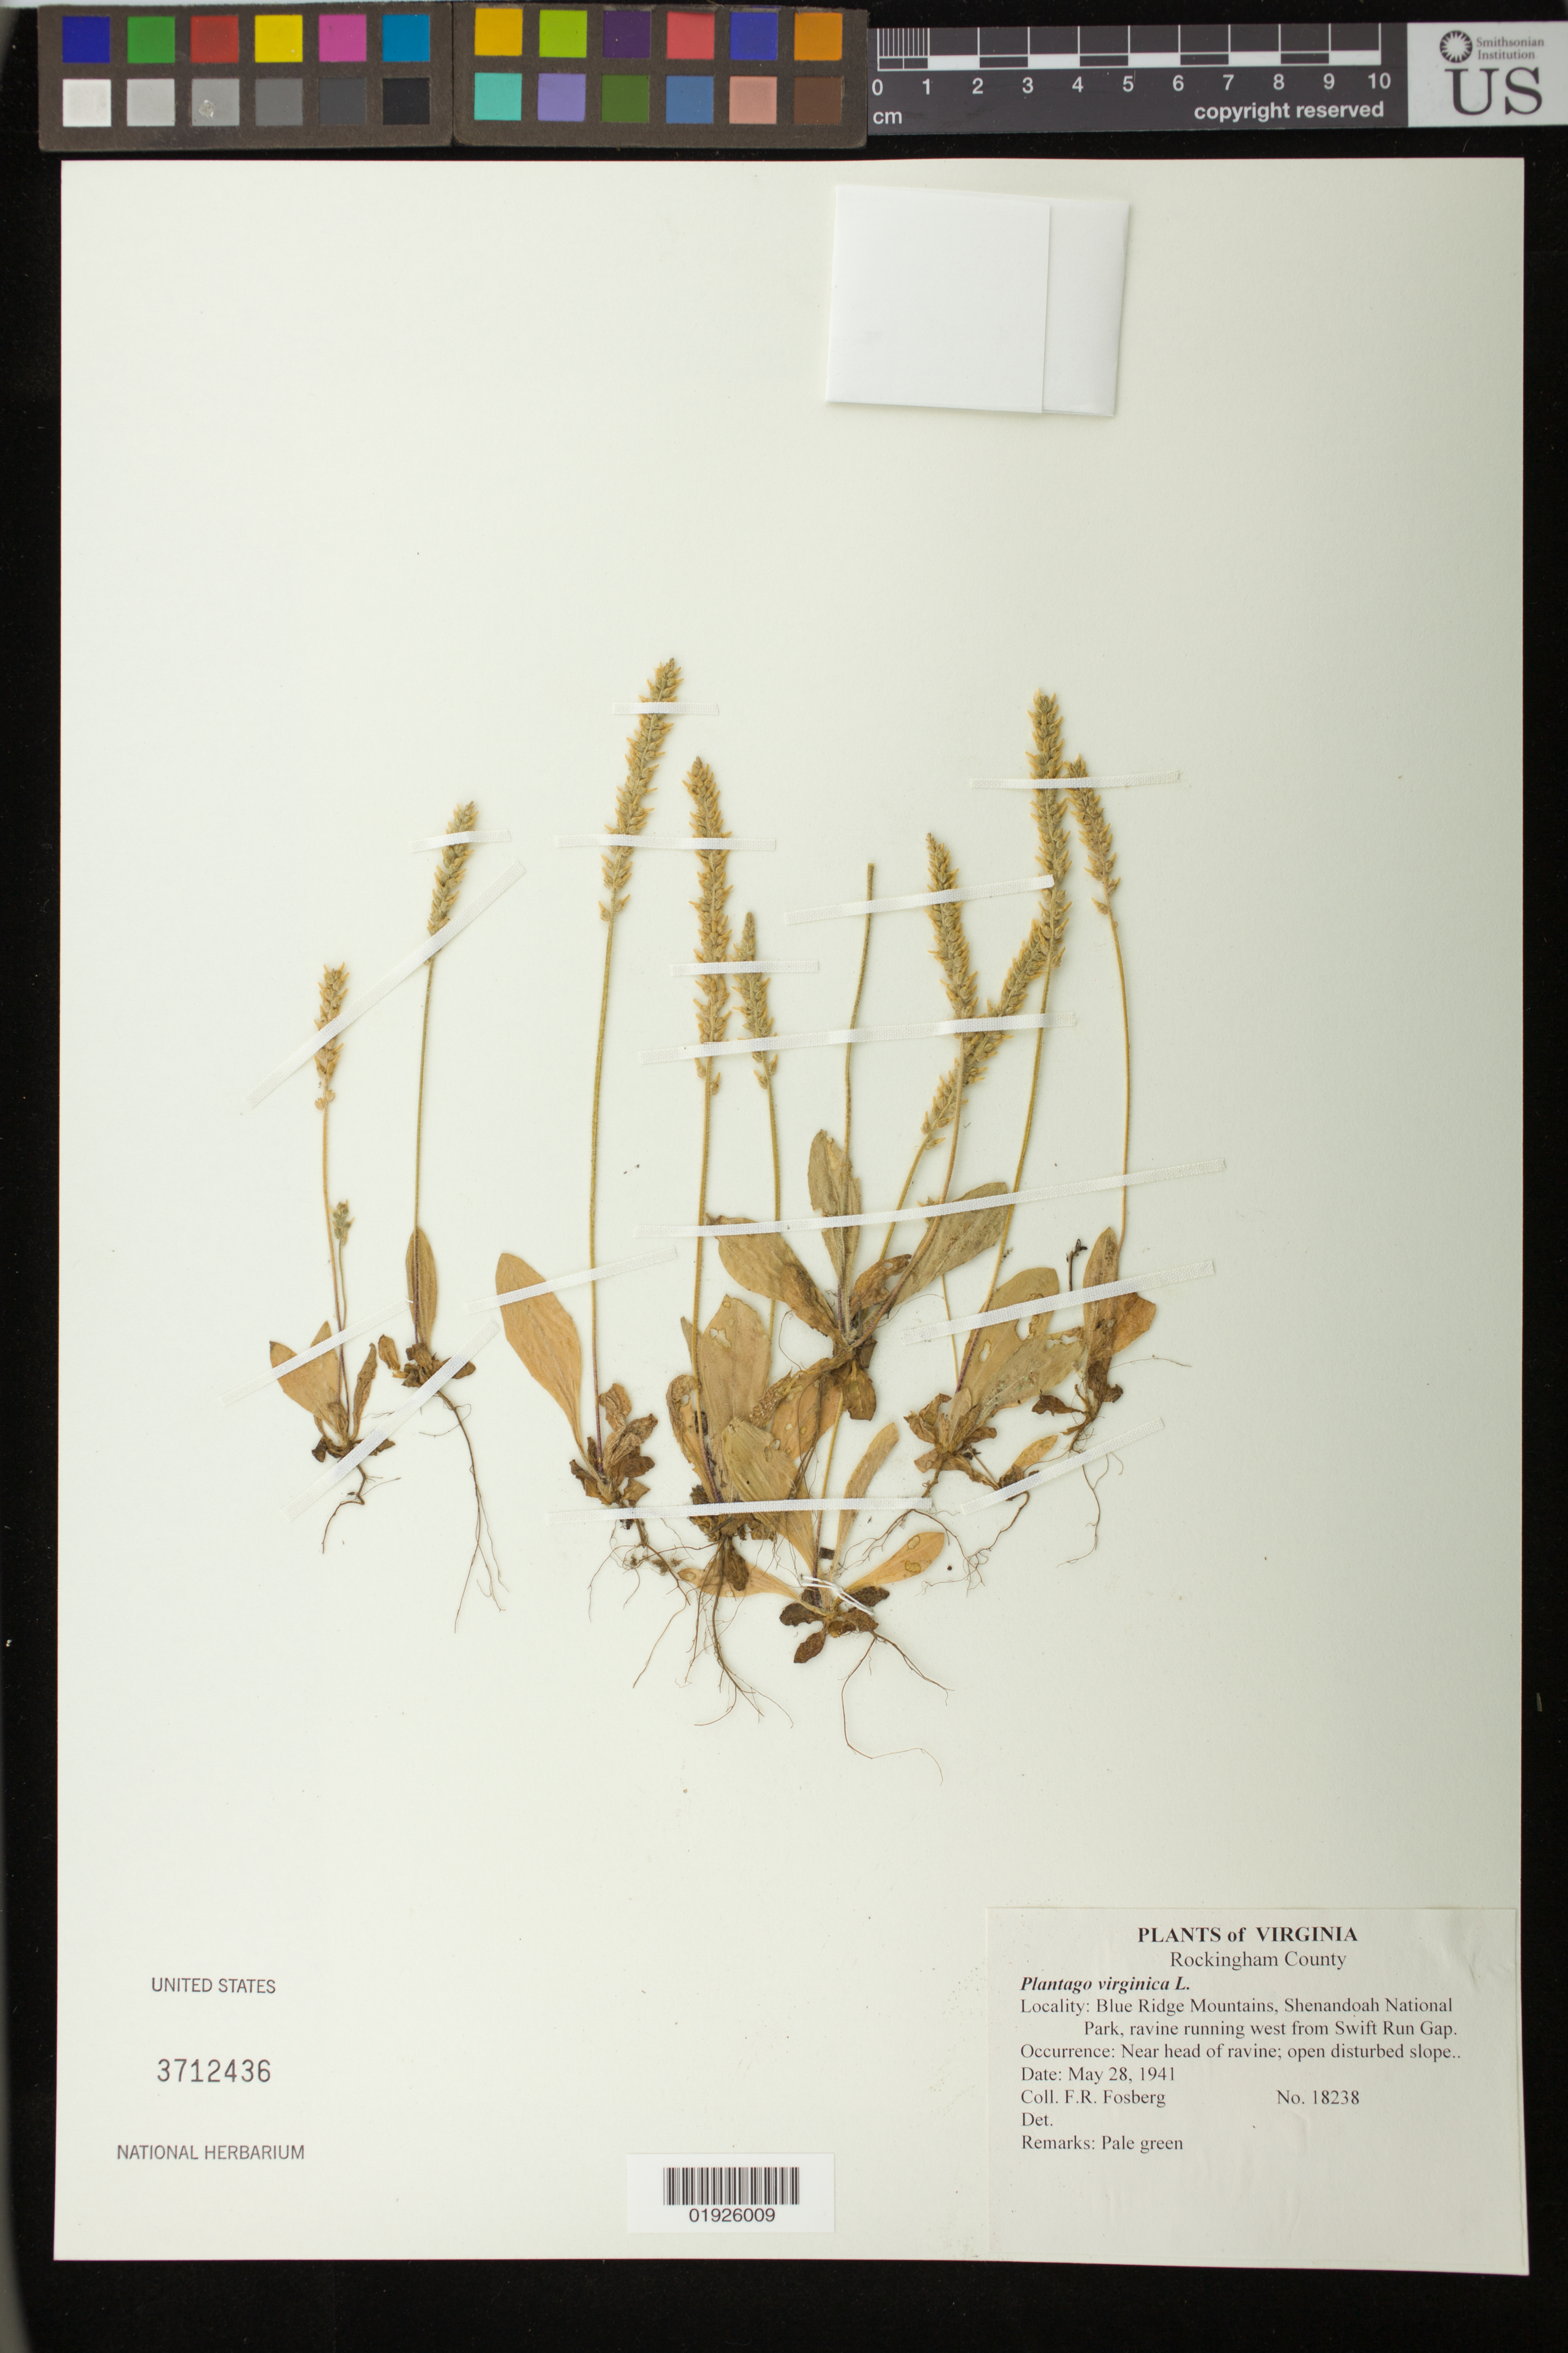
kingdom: Plantae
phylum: Tracheophyta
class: Magnoliopsida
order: Lamiales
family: Plantaginaceae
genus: Plantago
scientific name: Plantago virginica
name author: L.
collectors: F. R. Fosberg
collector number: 18238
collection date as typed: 28 May 1941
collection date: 1941-05-28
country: United States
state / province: Virginia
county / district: Rockingham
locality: Blue Ridge Mountains, Shenandoah National Park, ravine running west from Swift Run Gap.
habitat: Near head of ravine; open disturbed slope.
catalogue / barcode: US 3712436